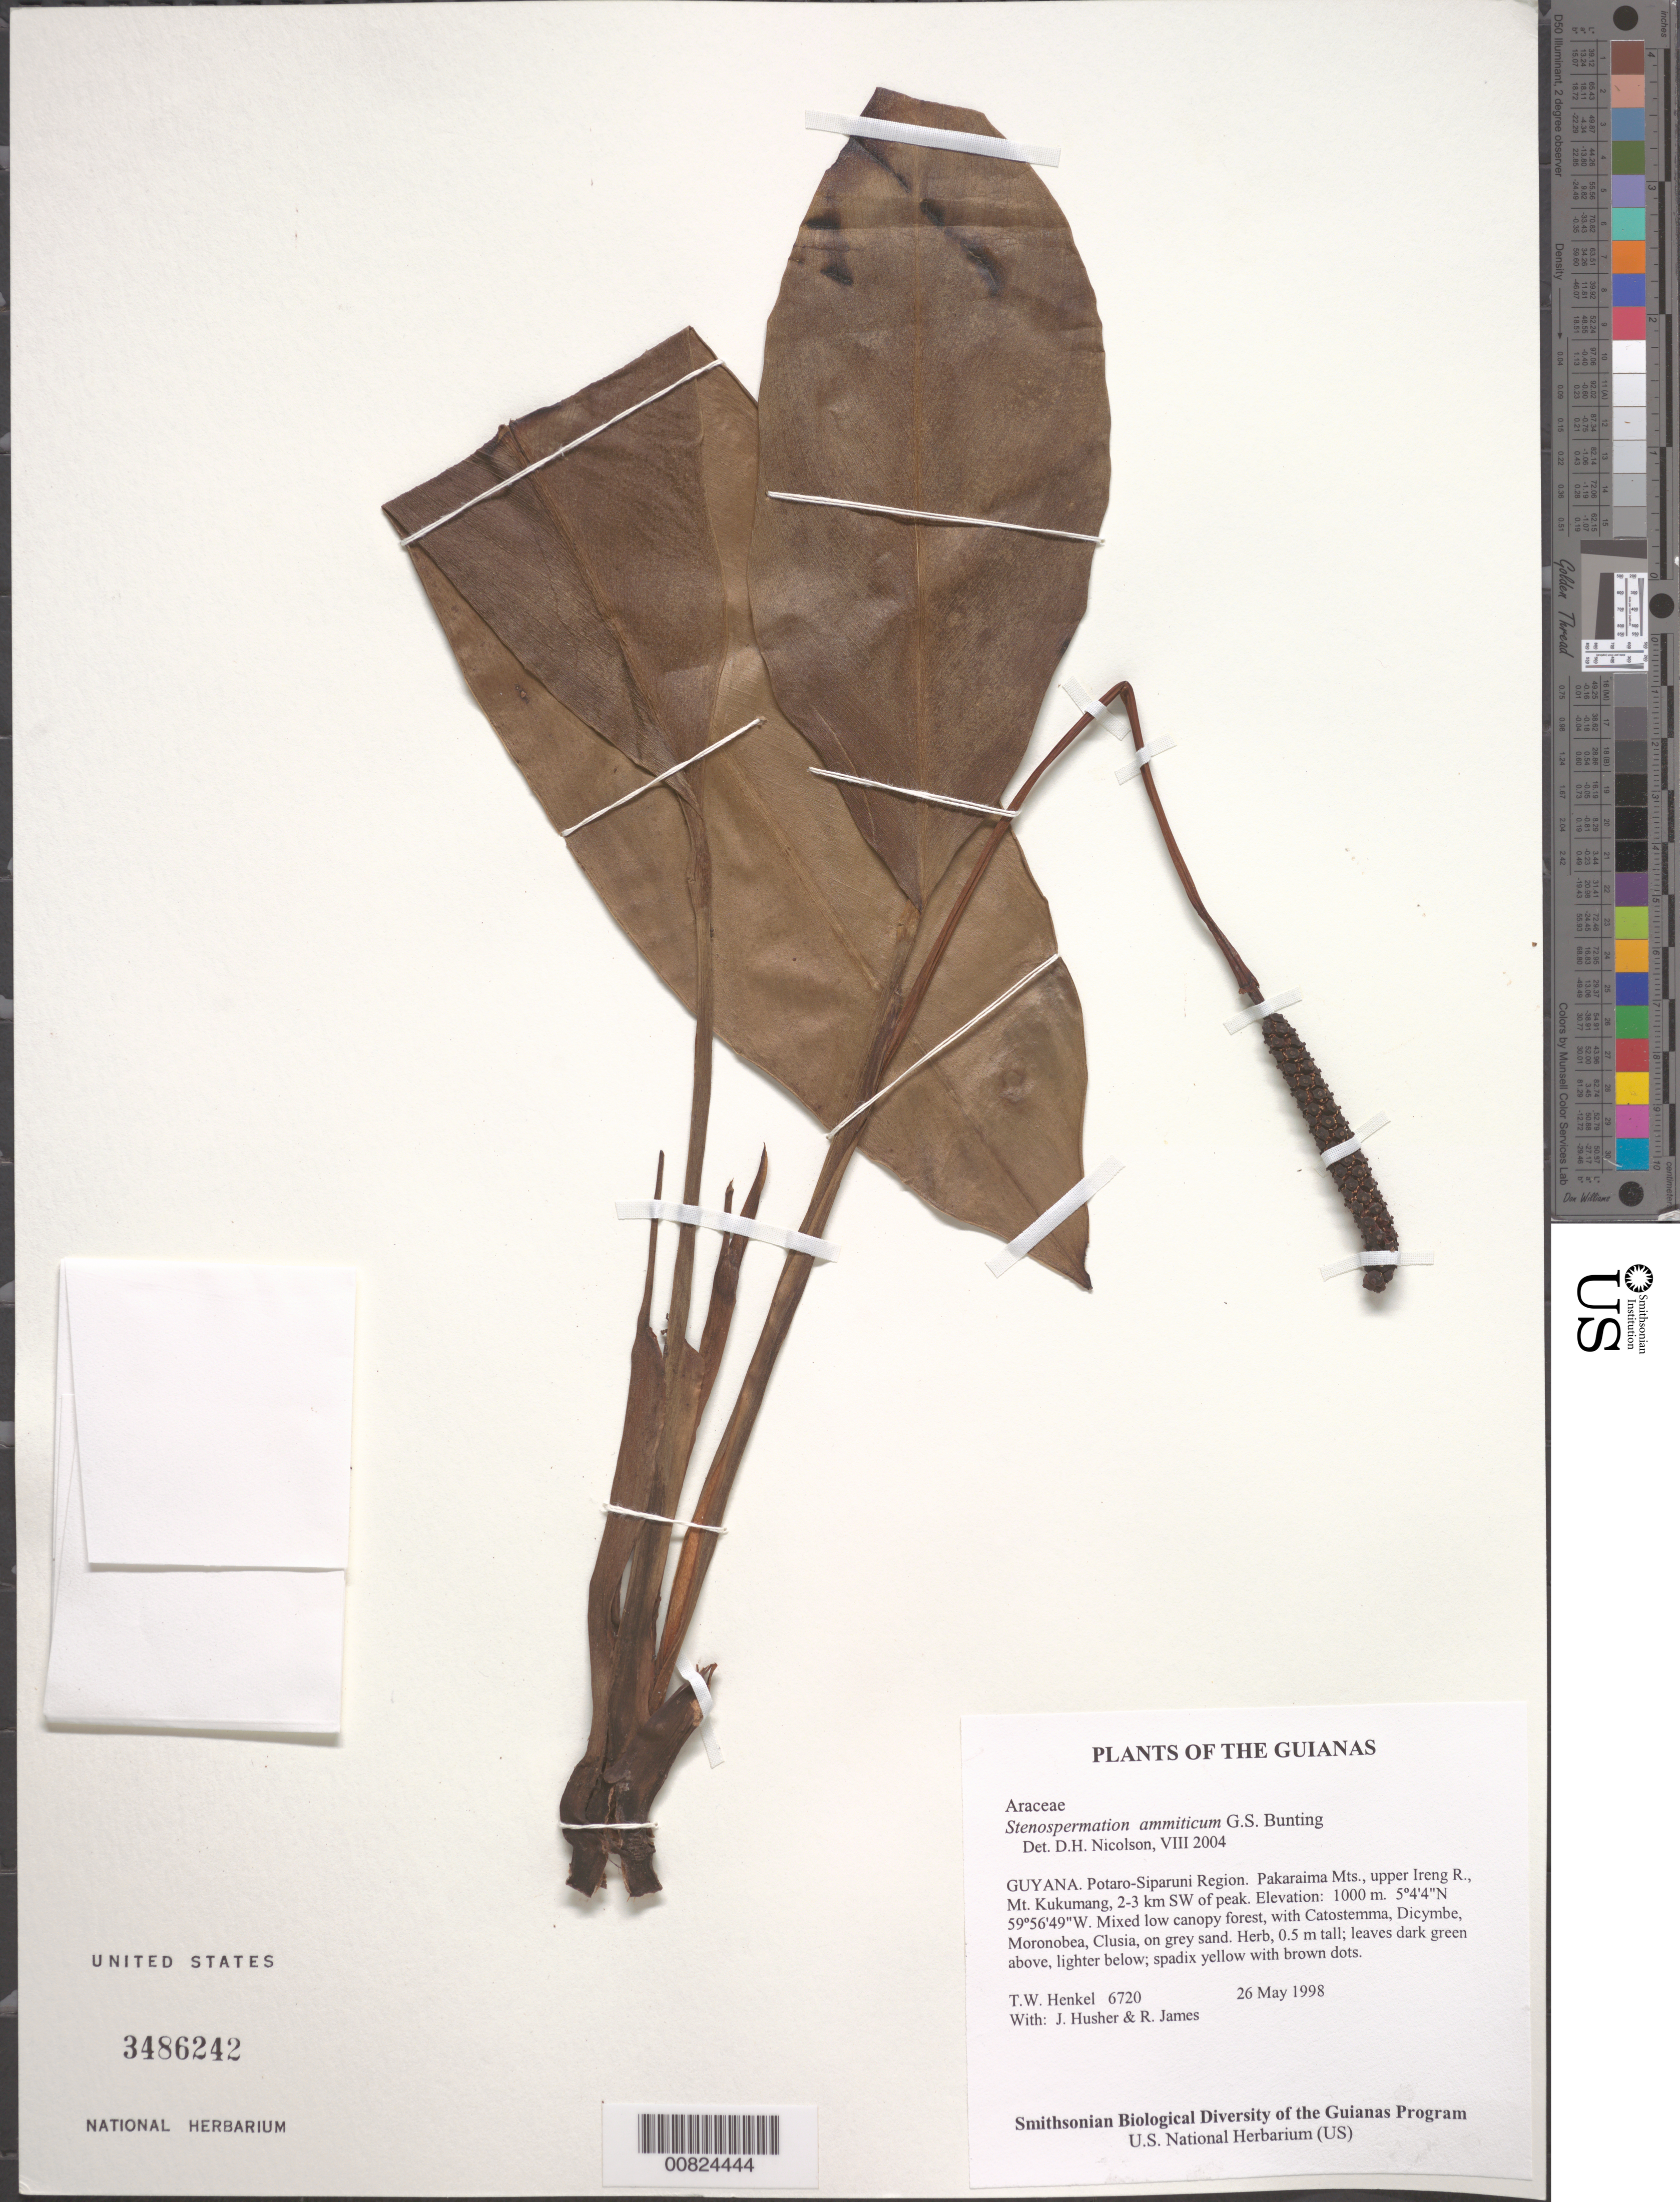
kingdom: Plantae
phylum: Tracheophyta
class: Liliopsida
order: Alismatales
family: Araceae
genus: Stenospermation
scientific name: Stenospermation ammiticum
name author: G.S. Bunting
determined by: Nicolson, Dan H.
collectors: T. Henkel, J. Husher & R. James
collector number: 6720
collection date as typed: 26 May 1998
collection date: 1998-05-26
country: Guyana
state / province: Potaro-Siparuni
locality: Pakaraima Mts., upper Ireng R., Mt. Kukumang, 2-3 km SW of peak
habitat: Mixed low canopy forest, with Catostemma, Dicymbe, Moronobea, Clusia, on grey sand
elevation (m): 1000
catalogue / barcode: US 3486242